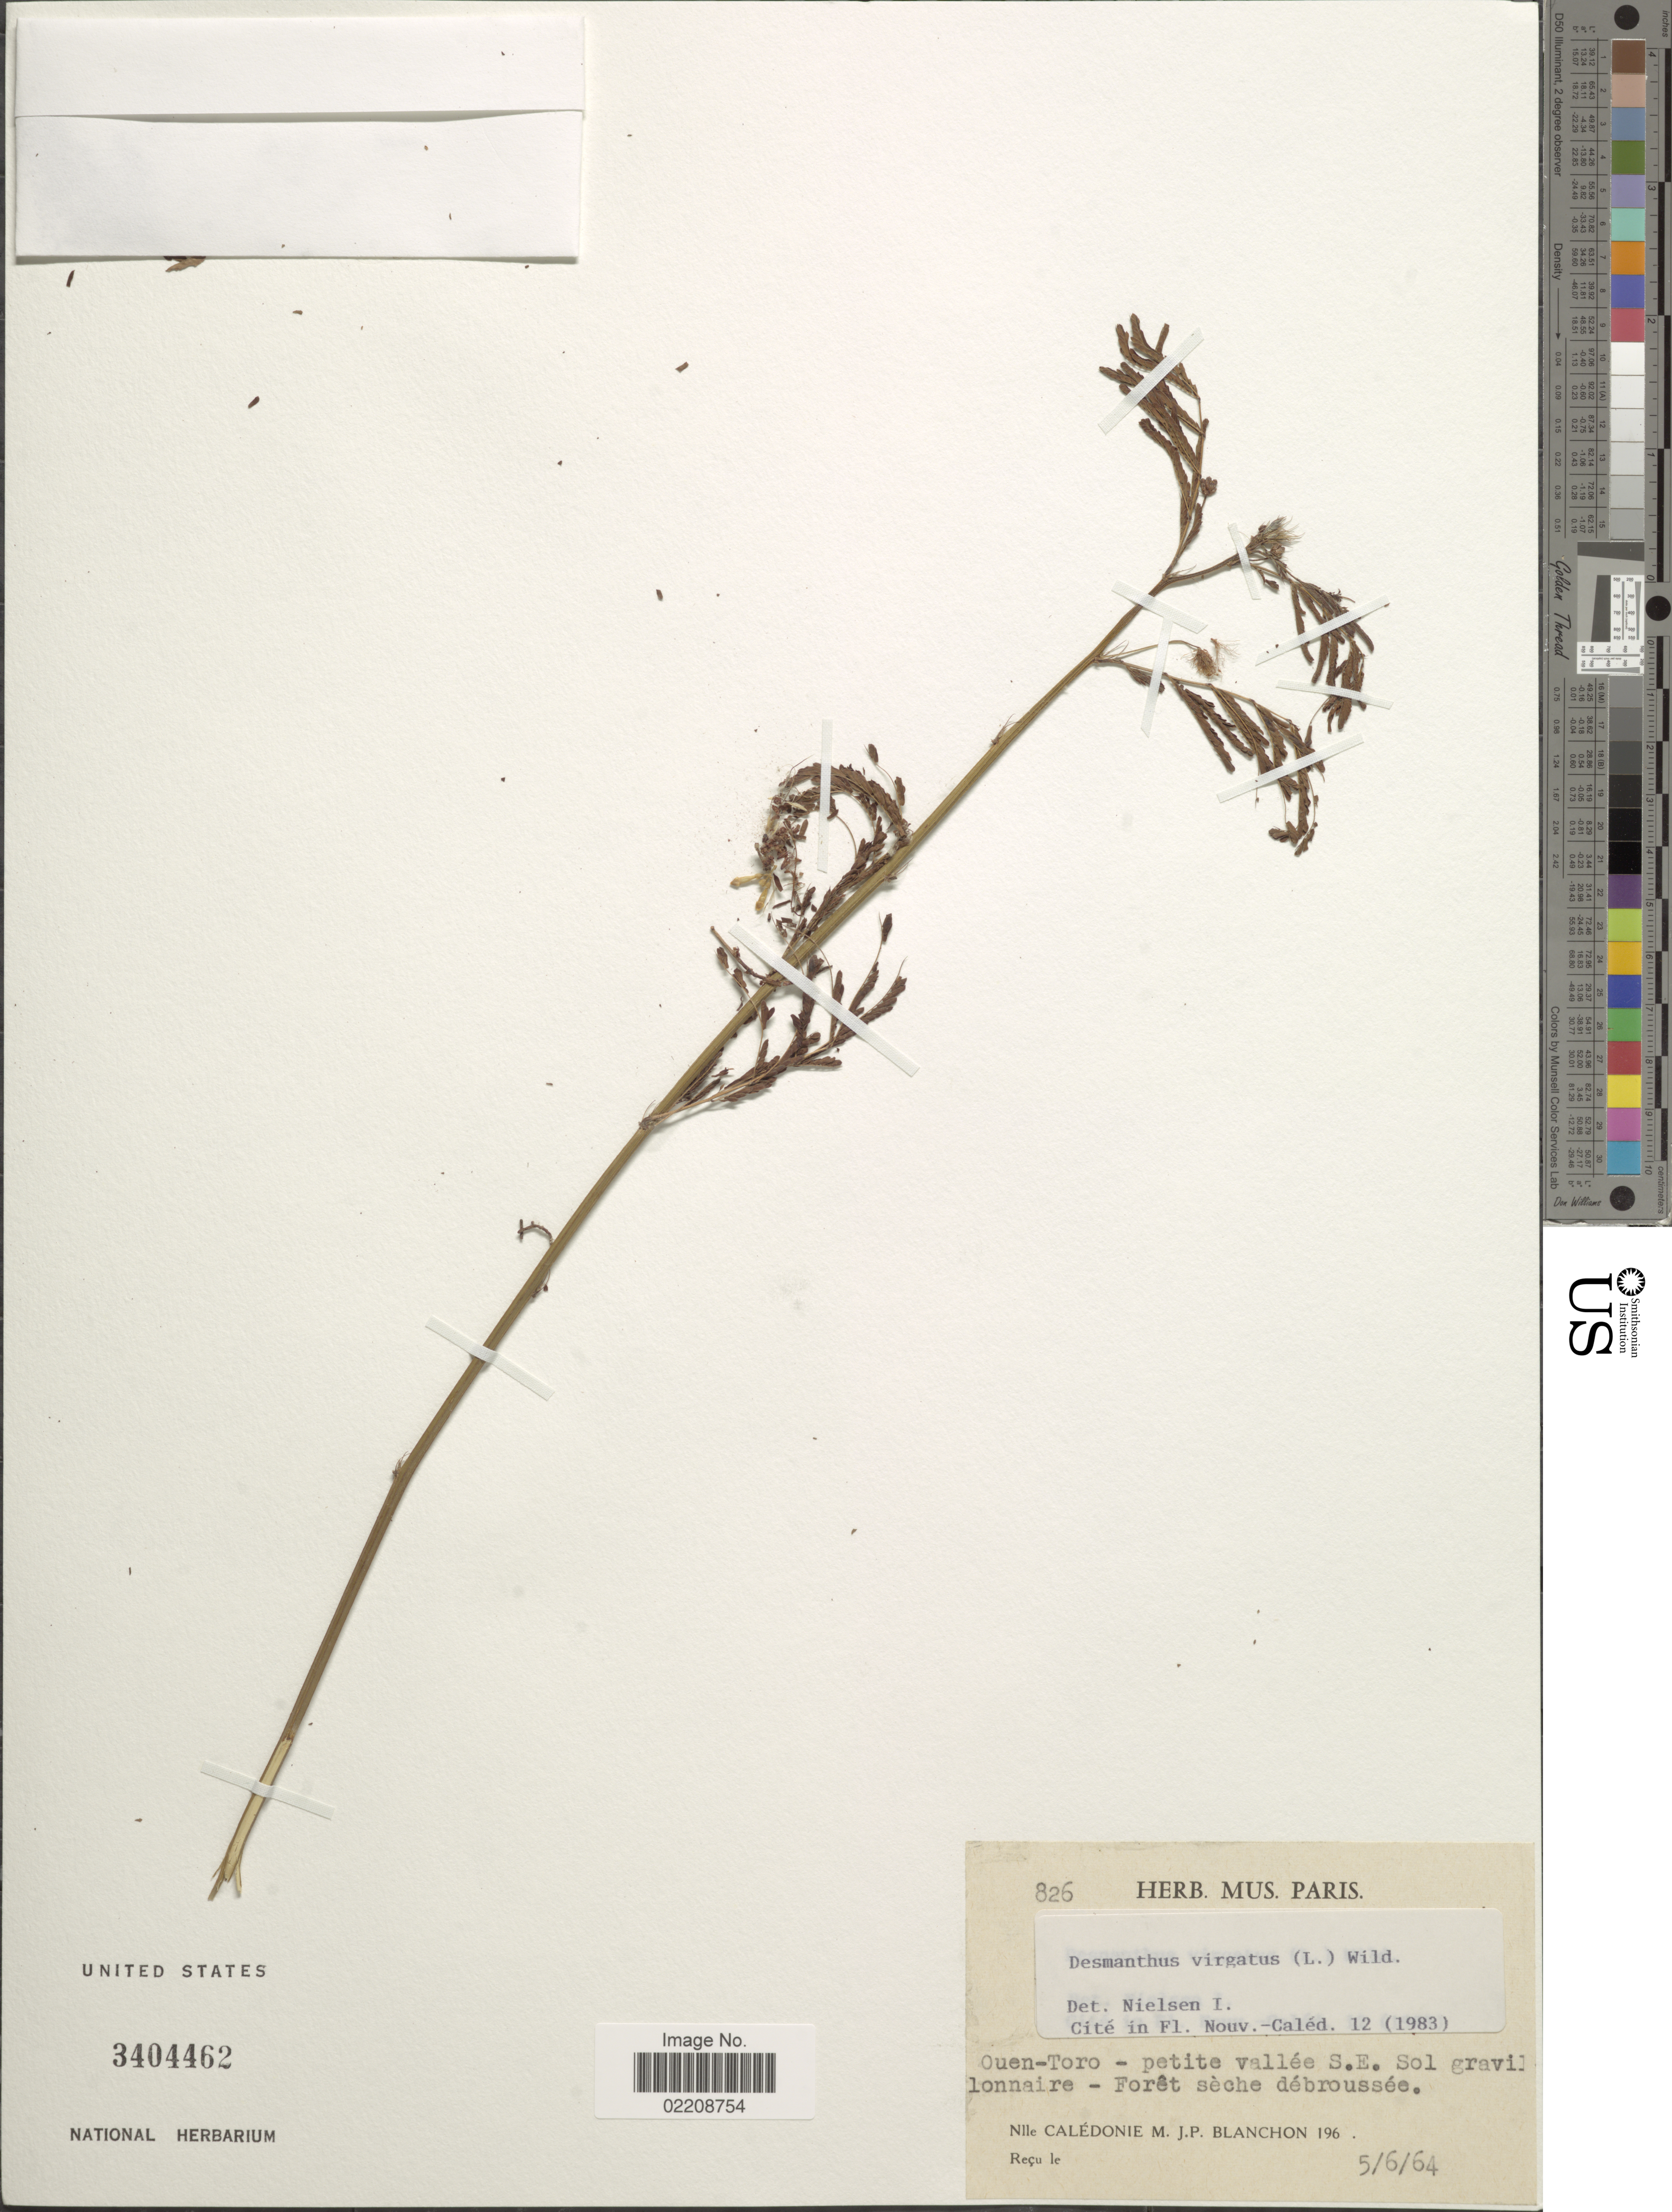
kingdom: Plantae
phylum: Tracheophyta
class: Magnoliopsida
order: Fabales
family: Fabaceae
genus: Desmanthus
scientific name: Desmanthus pernambucanus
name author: (L.) Thell.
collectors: J. Blanchon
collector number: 826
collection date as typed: Transcribed d/m/y: 5/6/64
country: New Caledonia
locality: Ouen-Toro- petite vallee S.E. Sol, Nlle Caledonie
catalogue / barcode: US 3404462